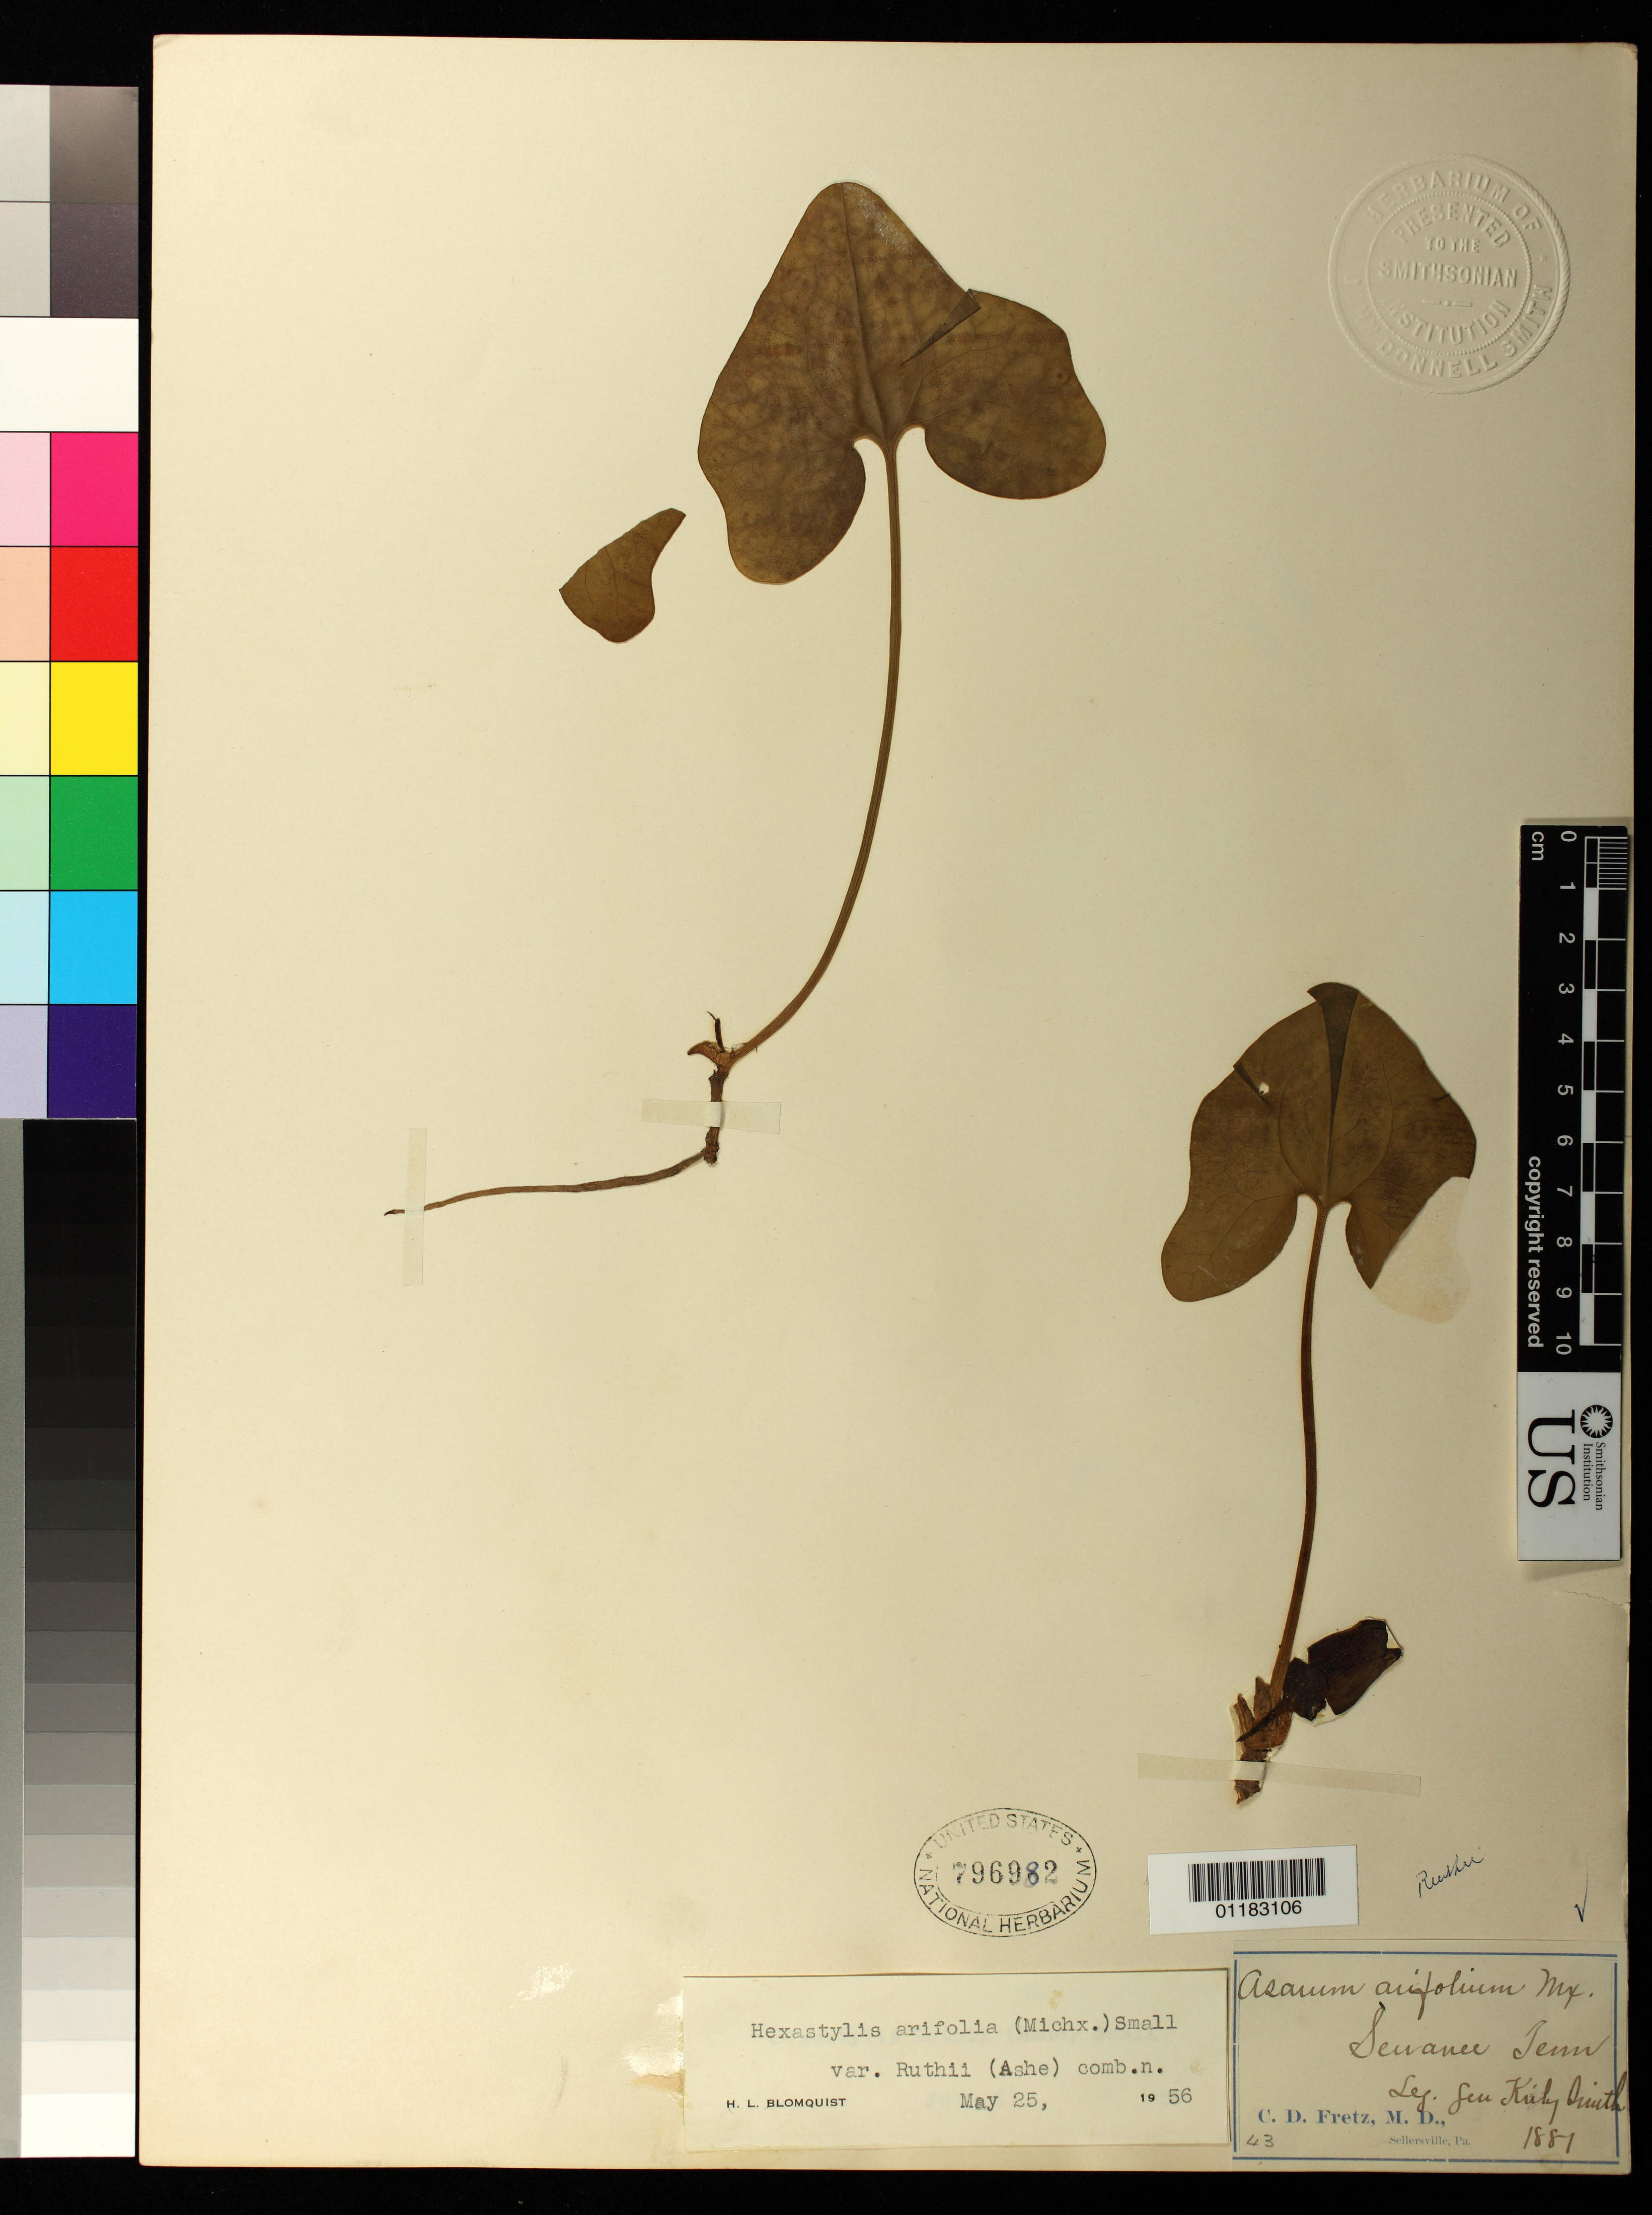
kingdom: Plantae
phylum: Tracheophyta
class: Magnoliopsida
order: Piperales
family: Aristolochiaceae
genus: Hexastylis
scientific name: Hexastylis ruthii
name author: Small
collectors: G. Smith & C. D. Fretz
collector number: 43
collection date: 1881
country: United States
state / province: Tennessee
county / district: Franklin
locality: Sewanee, Tenn.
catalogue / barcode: US 796982